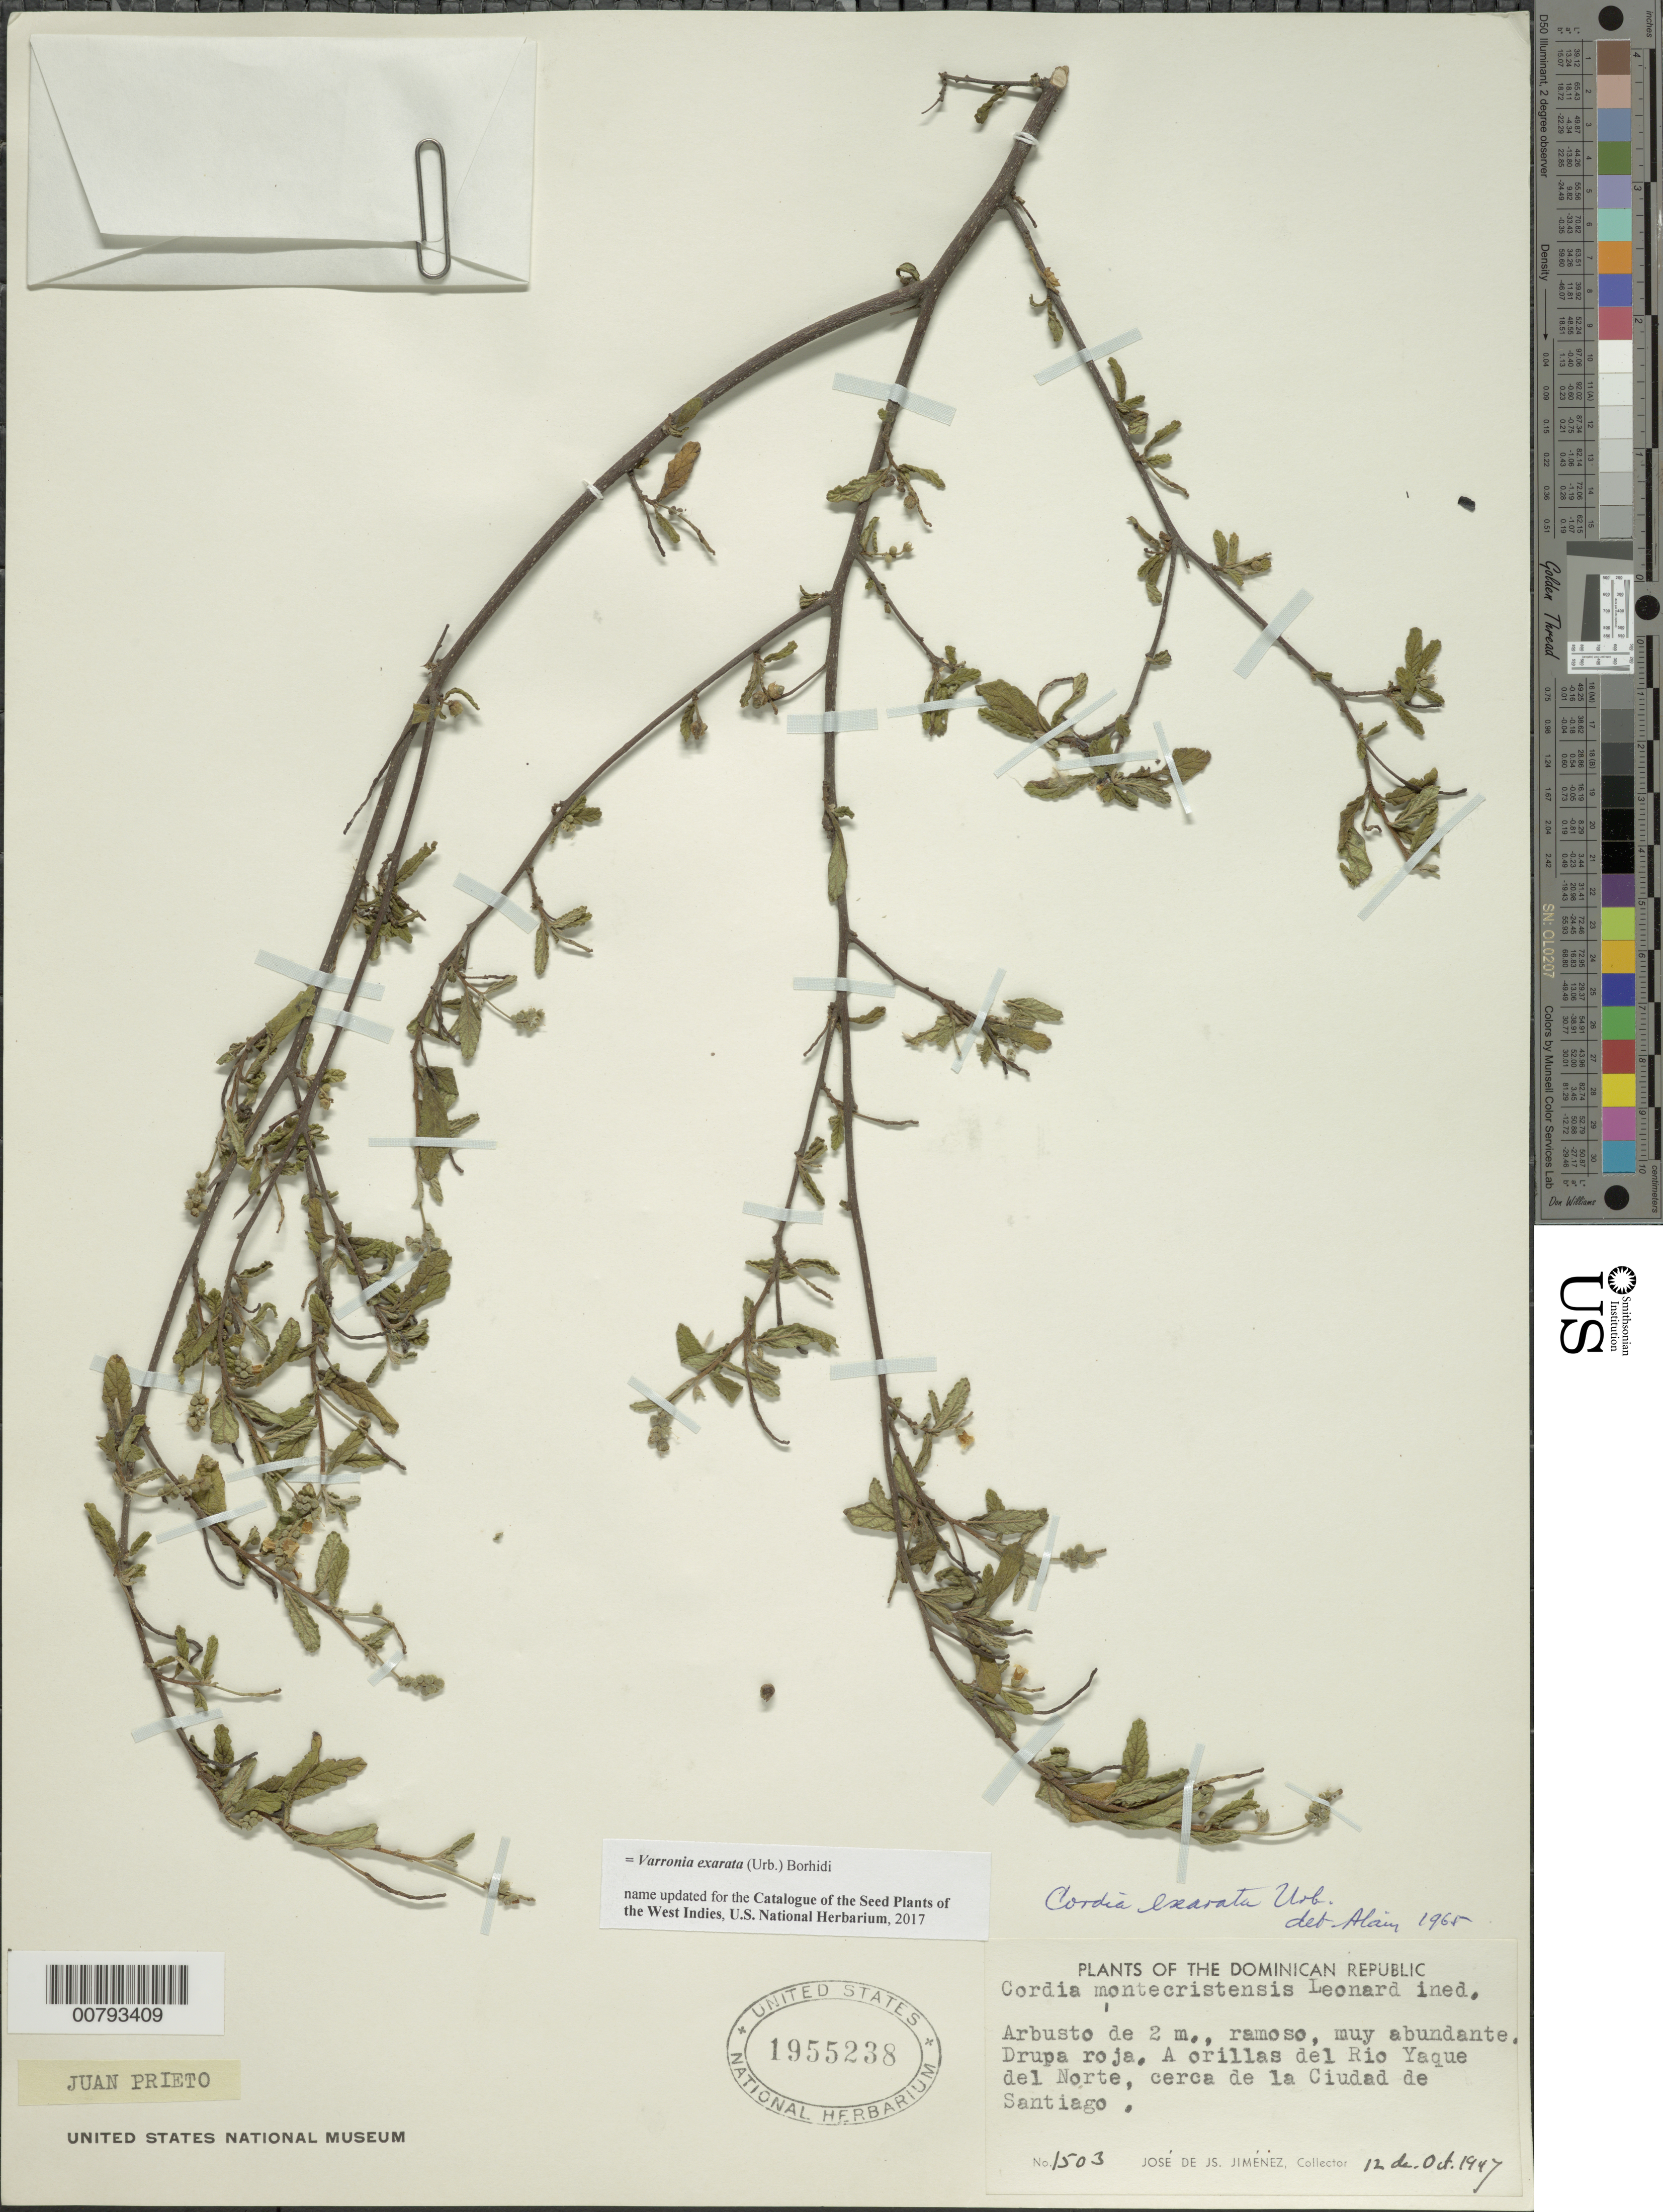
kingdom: Plantae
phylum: Tracheophyta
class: Magnoliopsida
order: Boraginales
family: Cordiaceae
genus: Varronia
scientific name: Varronia exarata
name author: (Urb.) Borhidi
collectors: J. J. Jiménez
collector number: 1503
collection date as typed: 12 Oct 1947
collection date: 1947-10-12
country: Dominican Republic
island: Hispaniola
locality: Close to Santiago City, shores of Yaque del Norte River.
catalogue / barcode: US 1955238